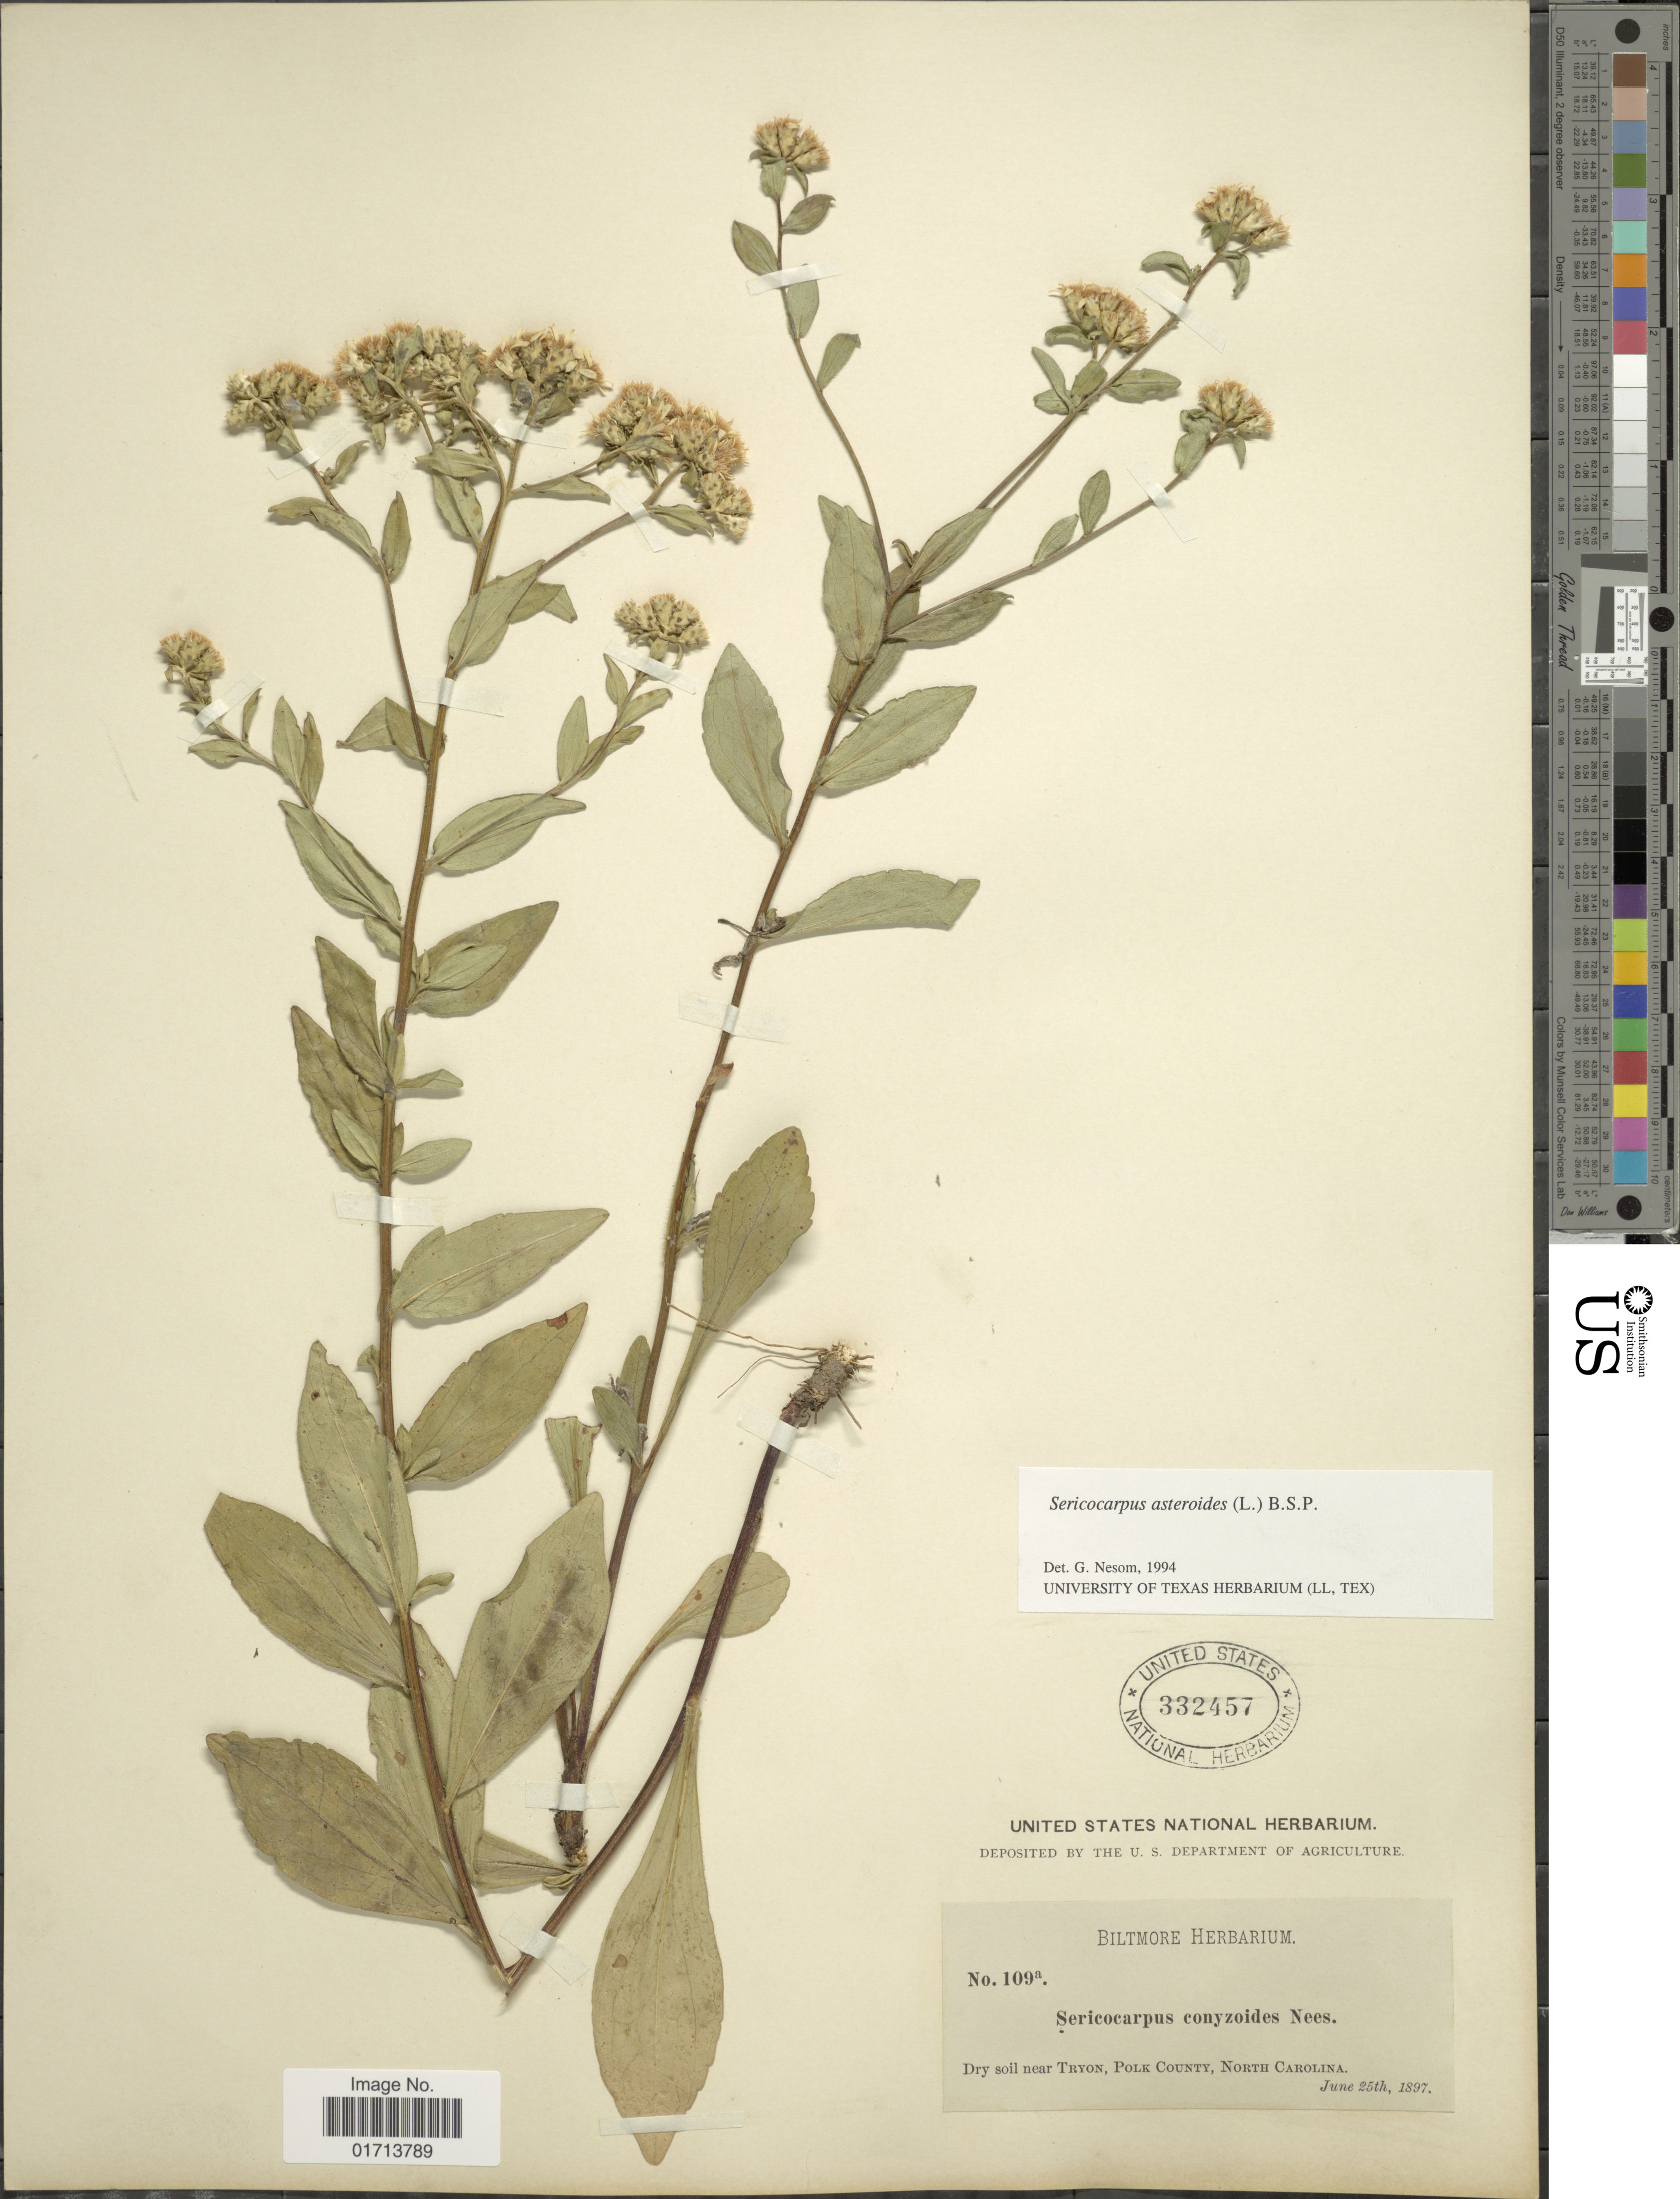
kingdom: Plantae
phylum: Tracheophyta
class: Magnoliopsida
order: Asterales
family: Asteraceae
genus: Sericocarpus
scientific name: Sericocarpus asteroides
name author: (L.) Britton, Stearns & Poggenb.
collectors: ex herb. Biltmore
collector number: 109a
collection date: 1897-06-25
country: United States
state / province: North Carolina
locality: Dry soil near Tryon, Polk County, North Carolina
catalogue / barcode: US 332457